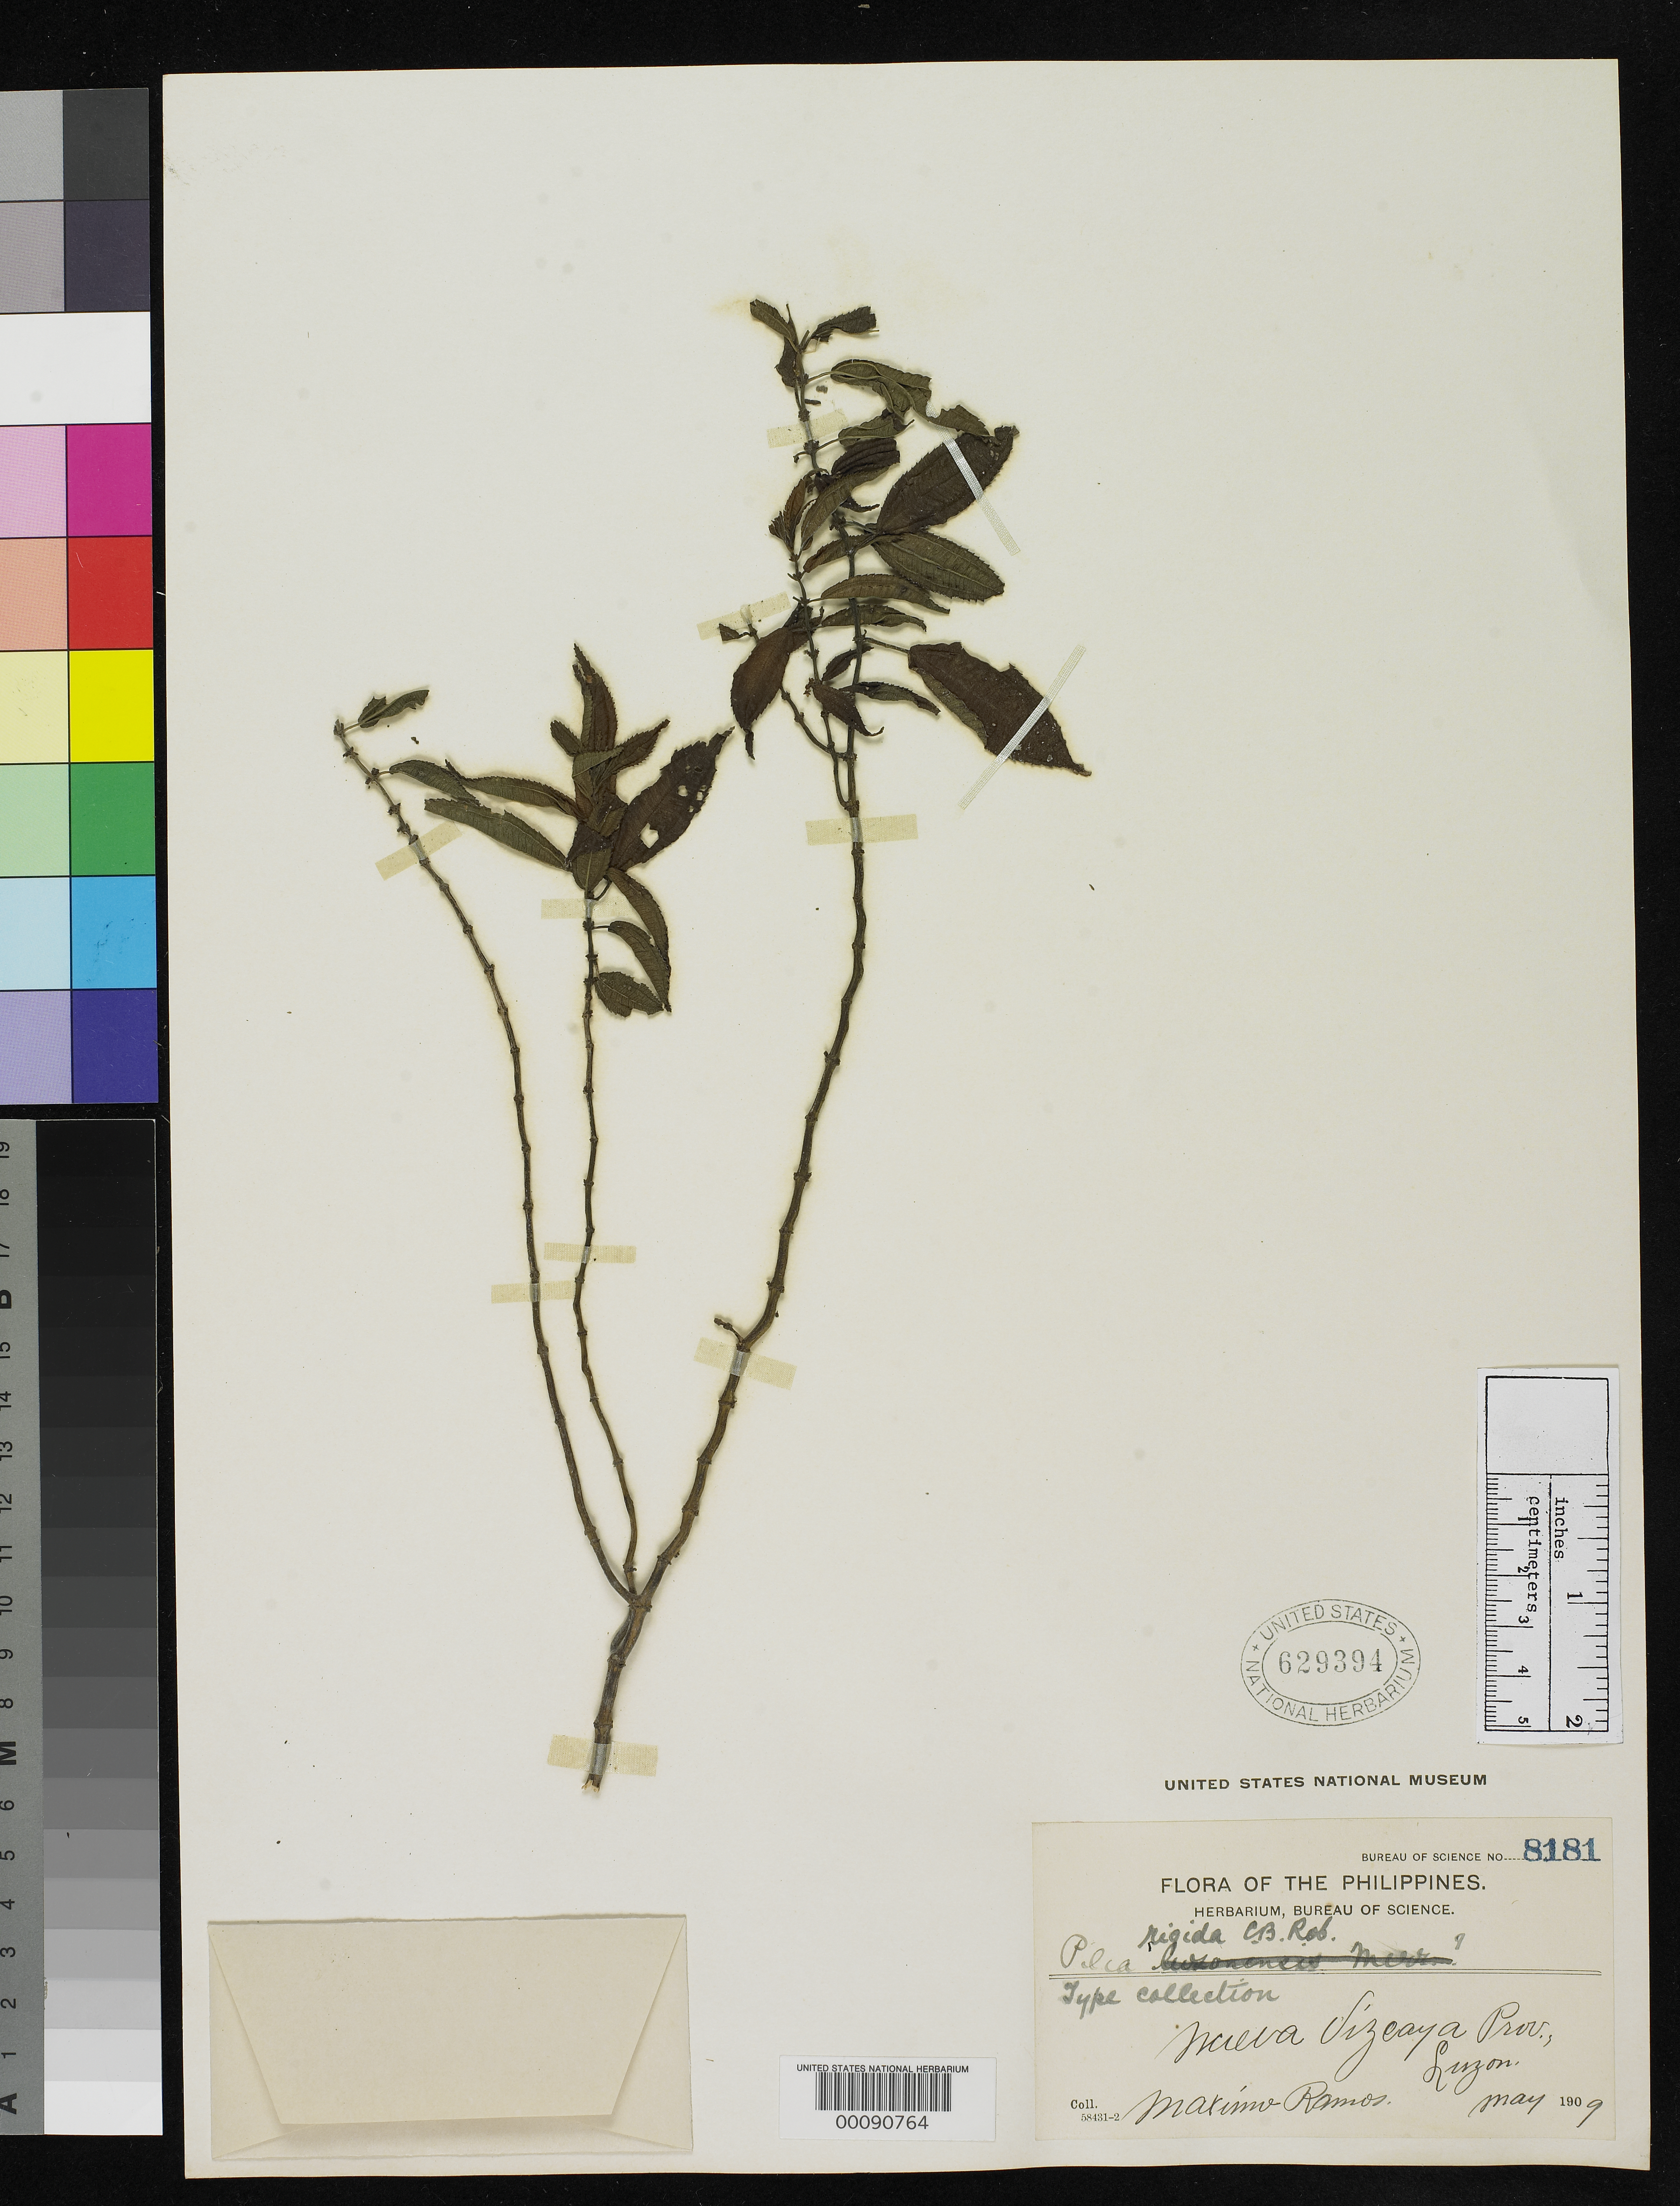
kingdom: Plantae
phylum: Tracheophyta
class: Magnoliopsida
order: Rosales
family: Urticaceae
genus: Pilea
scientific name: Pilea rigida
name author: C.B. Rob.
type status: Isotype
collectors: M. Ramos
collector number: Bur. Sci. 8181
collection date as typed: May 1909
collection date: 1909-05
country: Philippines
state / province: Cagayan Valley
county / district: Nueva Vizcaya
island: Luzon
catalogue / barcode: US 629394